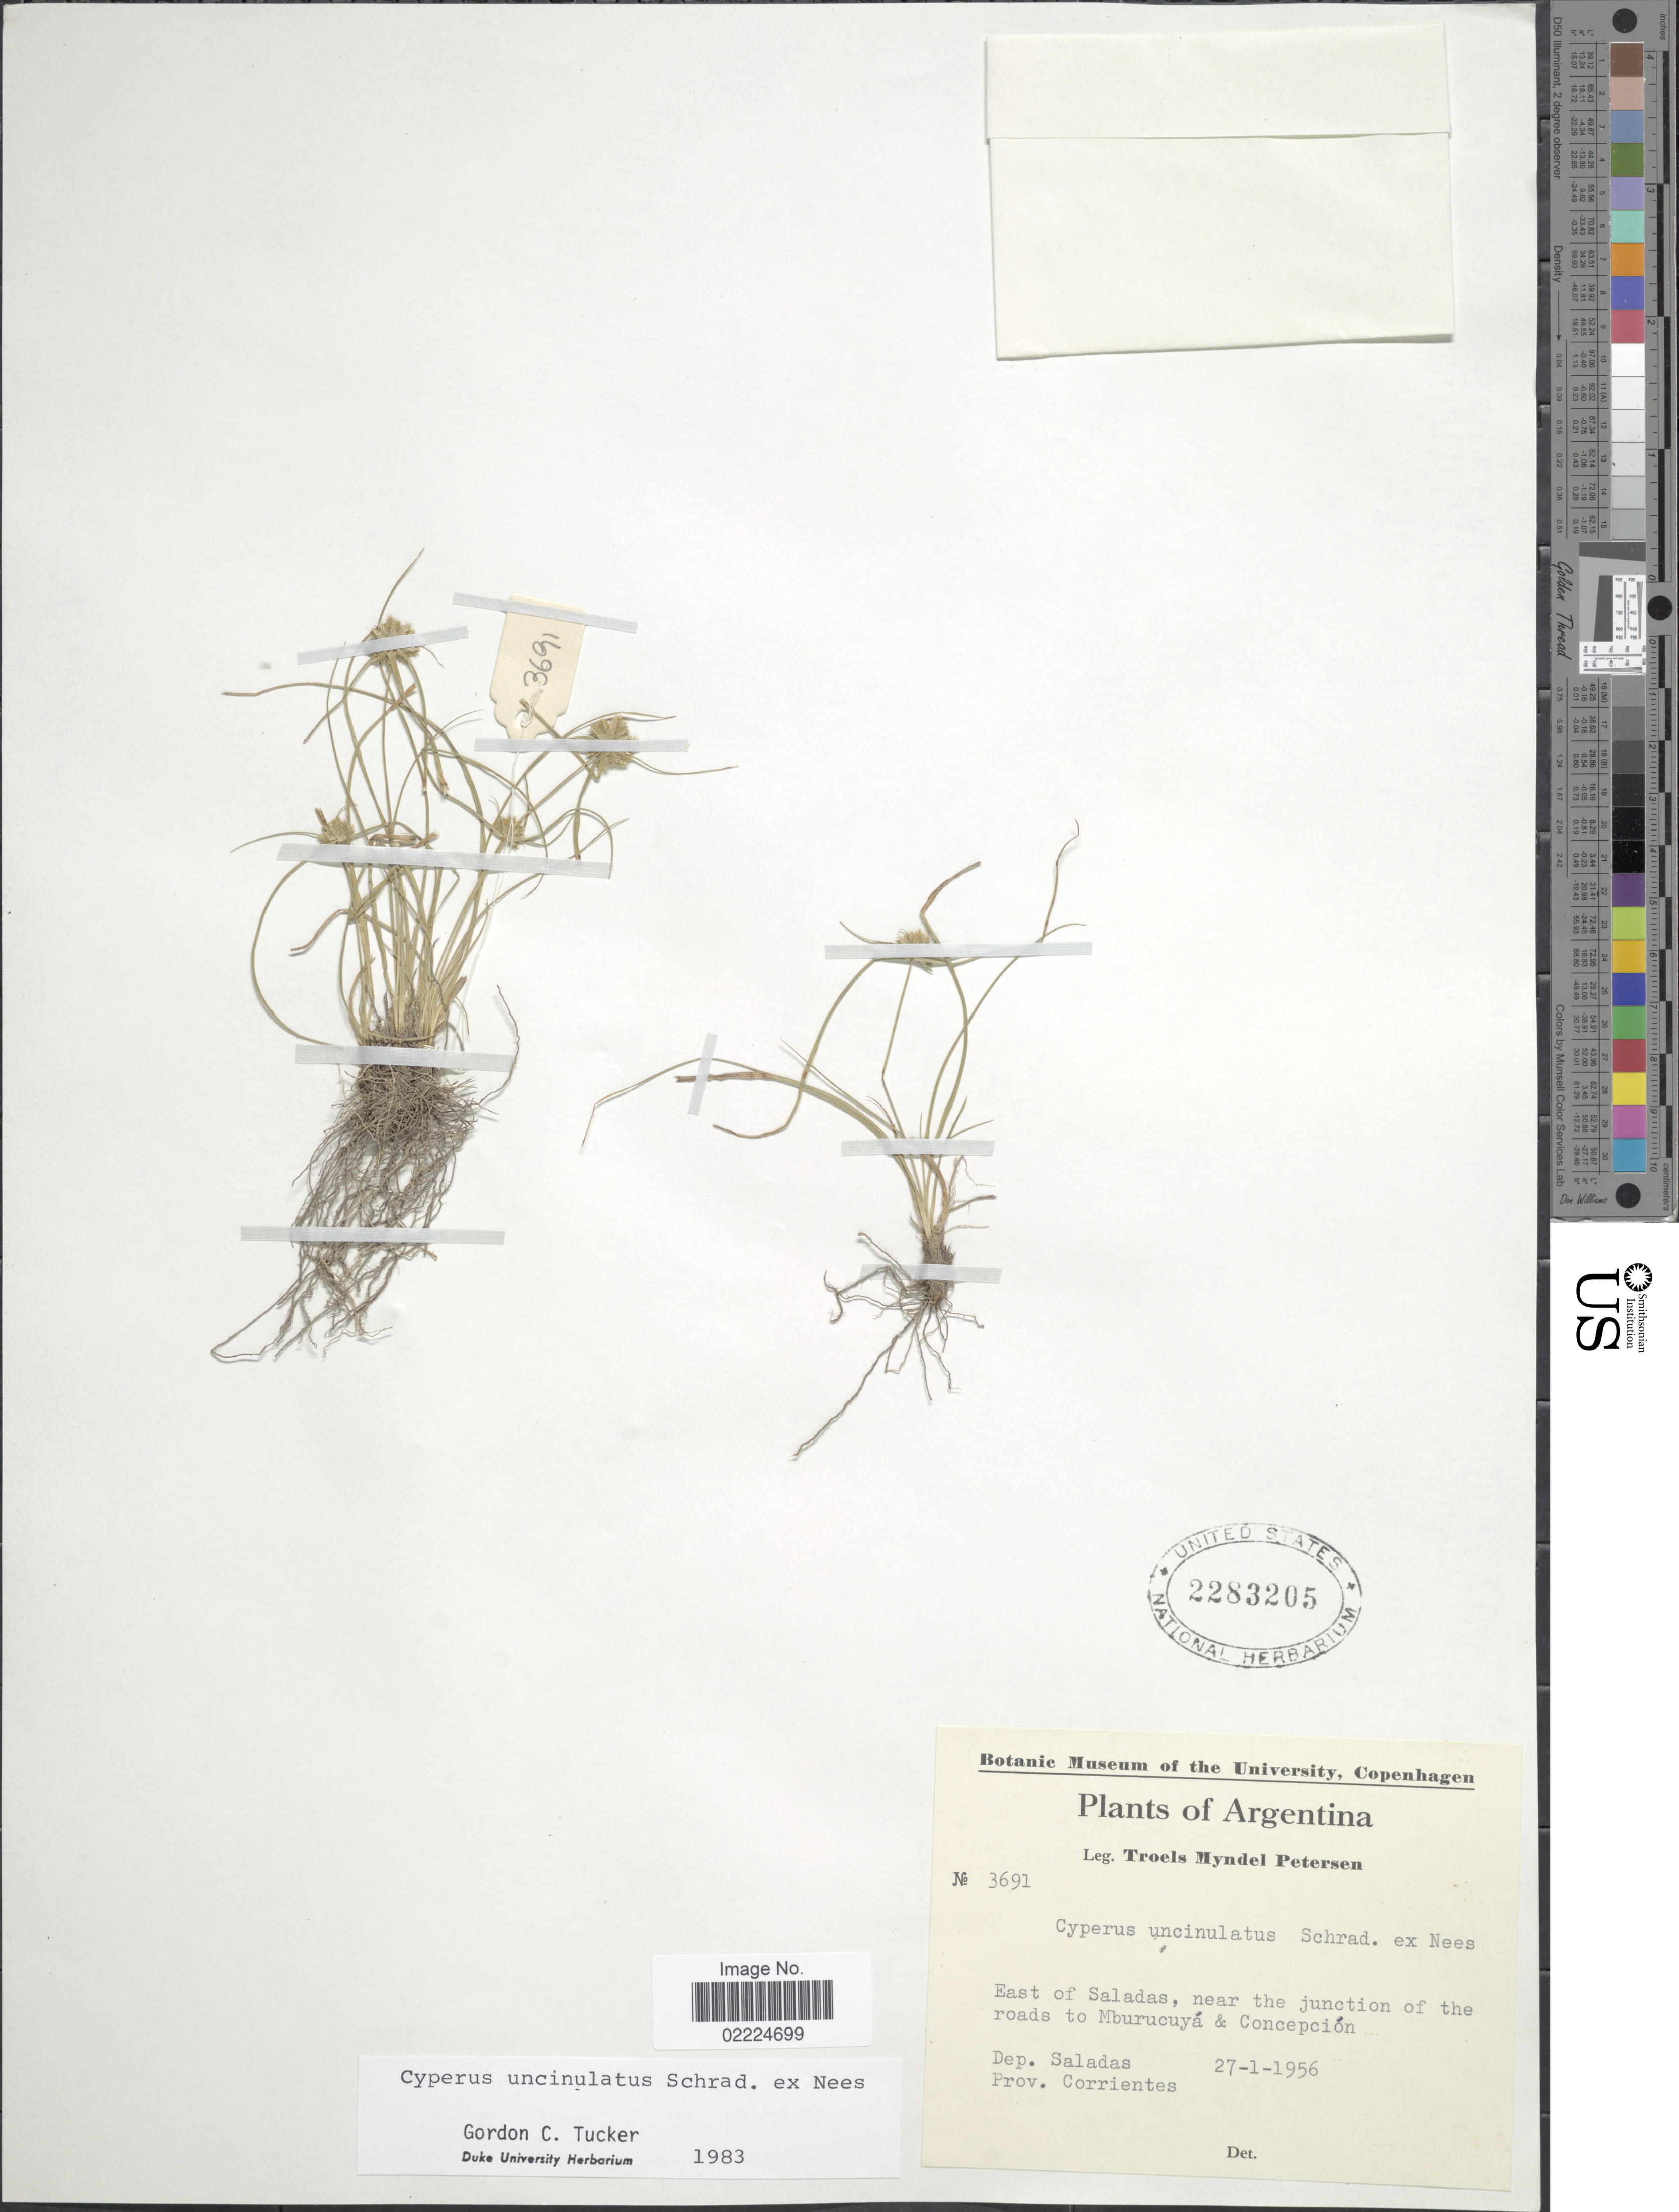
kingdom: Plantae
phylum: Tracheophyta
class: Liliopsida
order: Poales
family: Cyperaceae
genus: Cyperus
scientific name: Cyperus uncinulatus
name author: Schrad. ex Nees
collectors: T. M. Petersen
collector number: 3691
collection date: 1956-01-27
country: Argentina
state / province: Corrientes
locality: East of Saladas, near the junction of the roads to Mburucuya & Concepcion.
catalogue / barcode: US 2283205